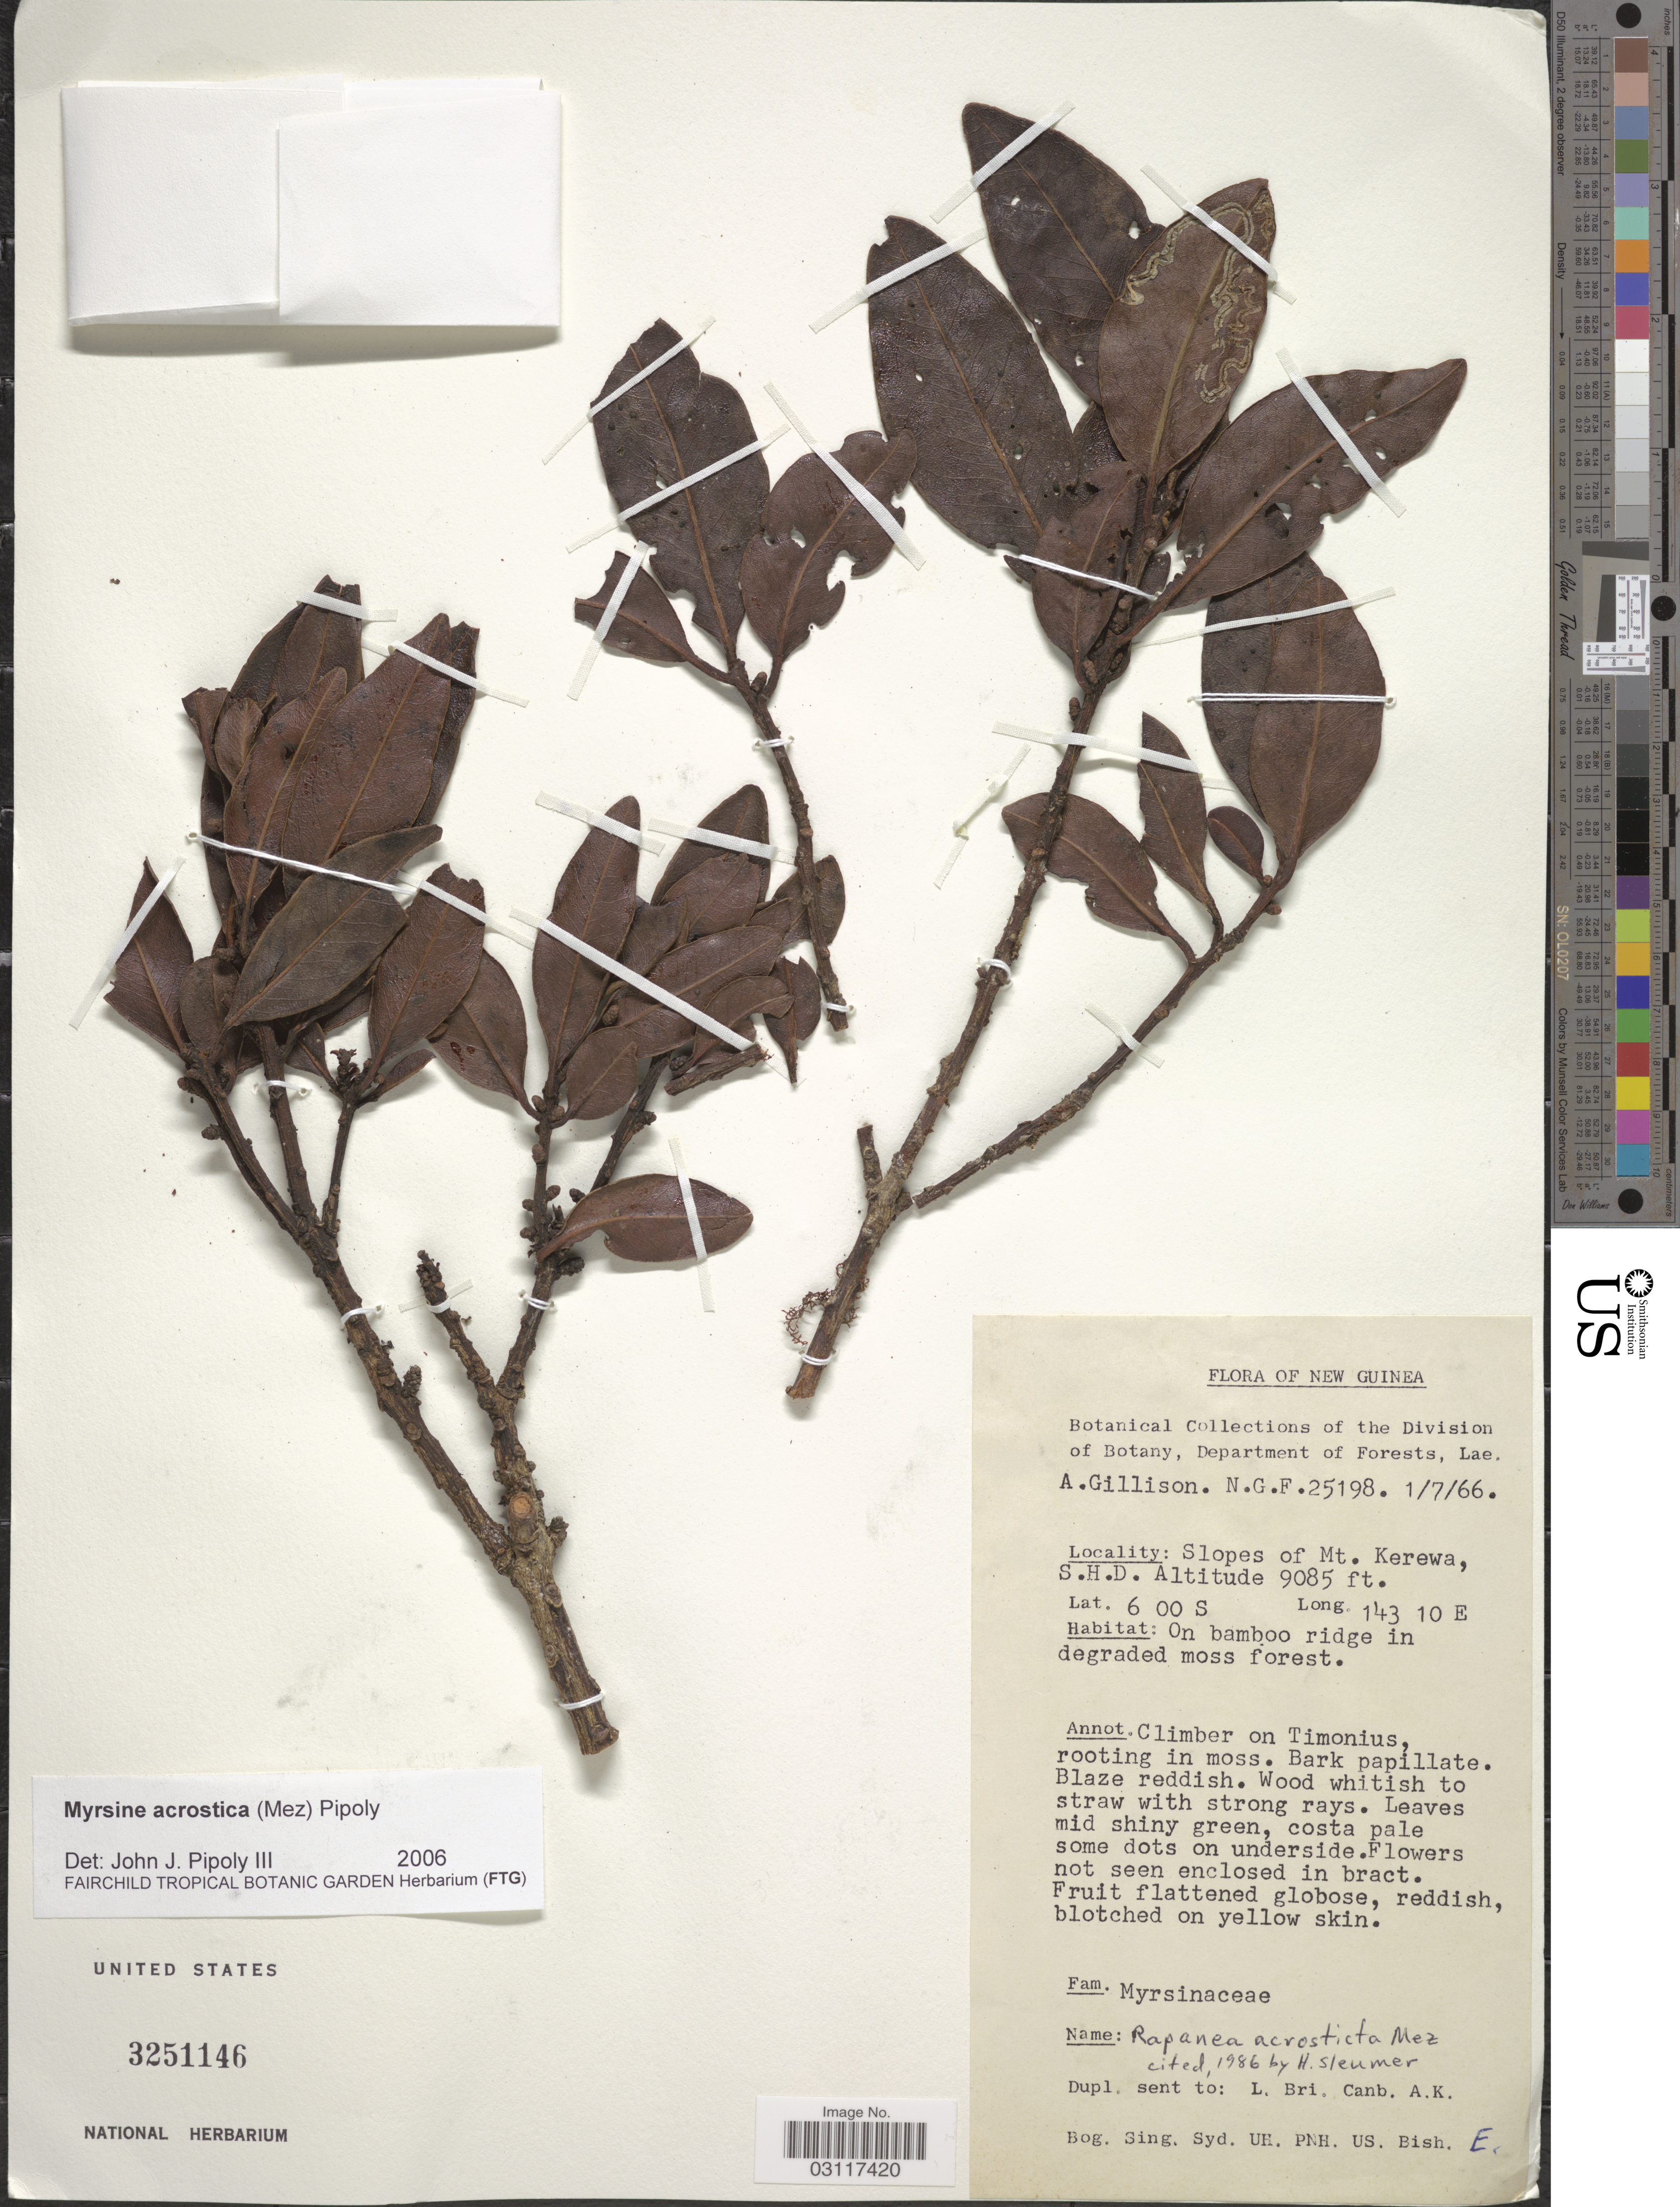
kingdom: Plantae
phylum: Tracheophyta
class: Magnoliopsida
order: Ericales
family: Primulaceae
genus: Myrsine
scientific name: Myrsine acrosticta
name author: (Mez) Pipoly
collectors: A. Gillison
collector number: N.G.F. 25198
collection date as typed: Transcribed d/m/y: 1/7/66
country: Papua New Guinea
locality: New Guinea, Slopes of Mt. Kerewa, S.H.D.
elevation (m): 2769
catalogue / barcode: US 3251146